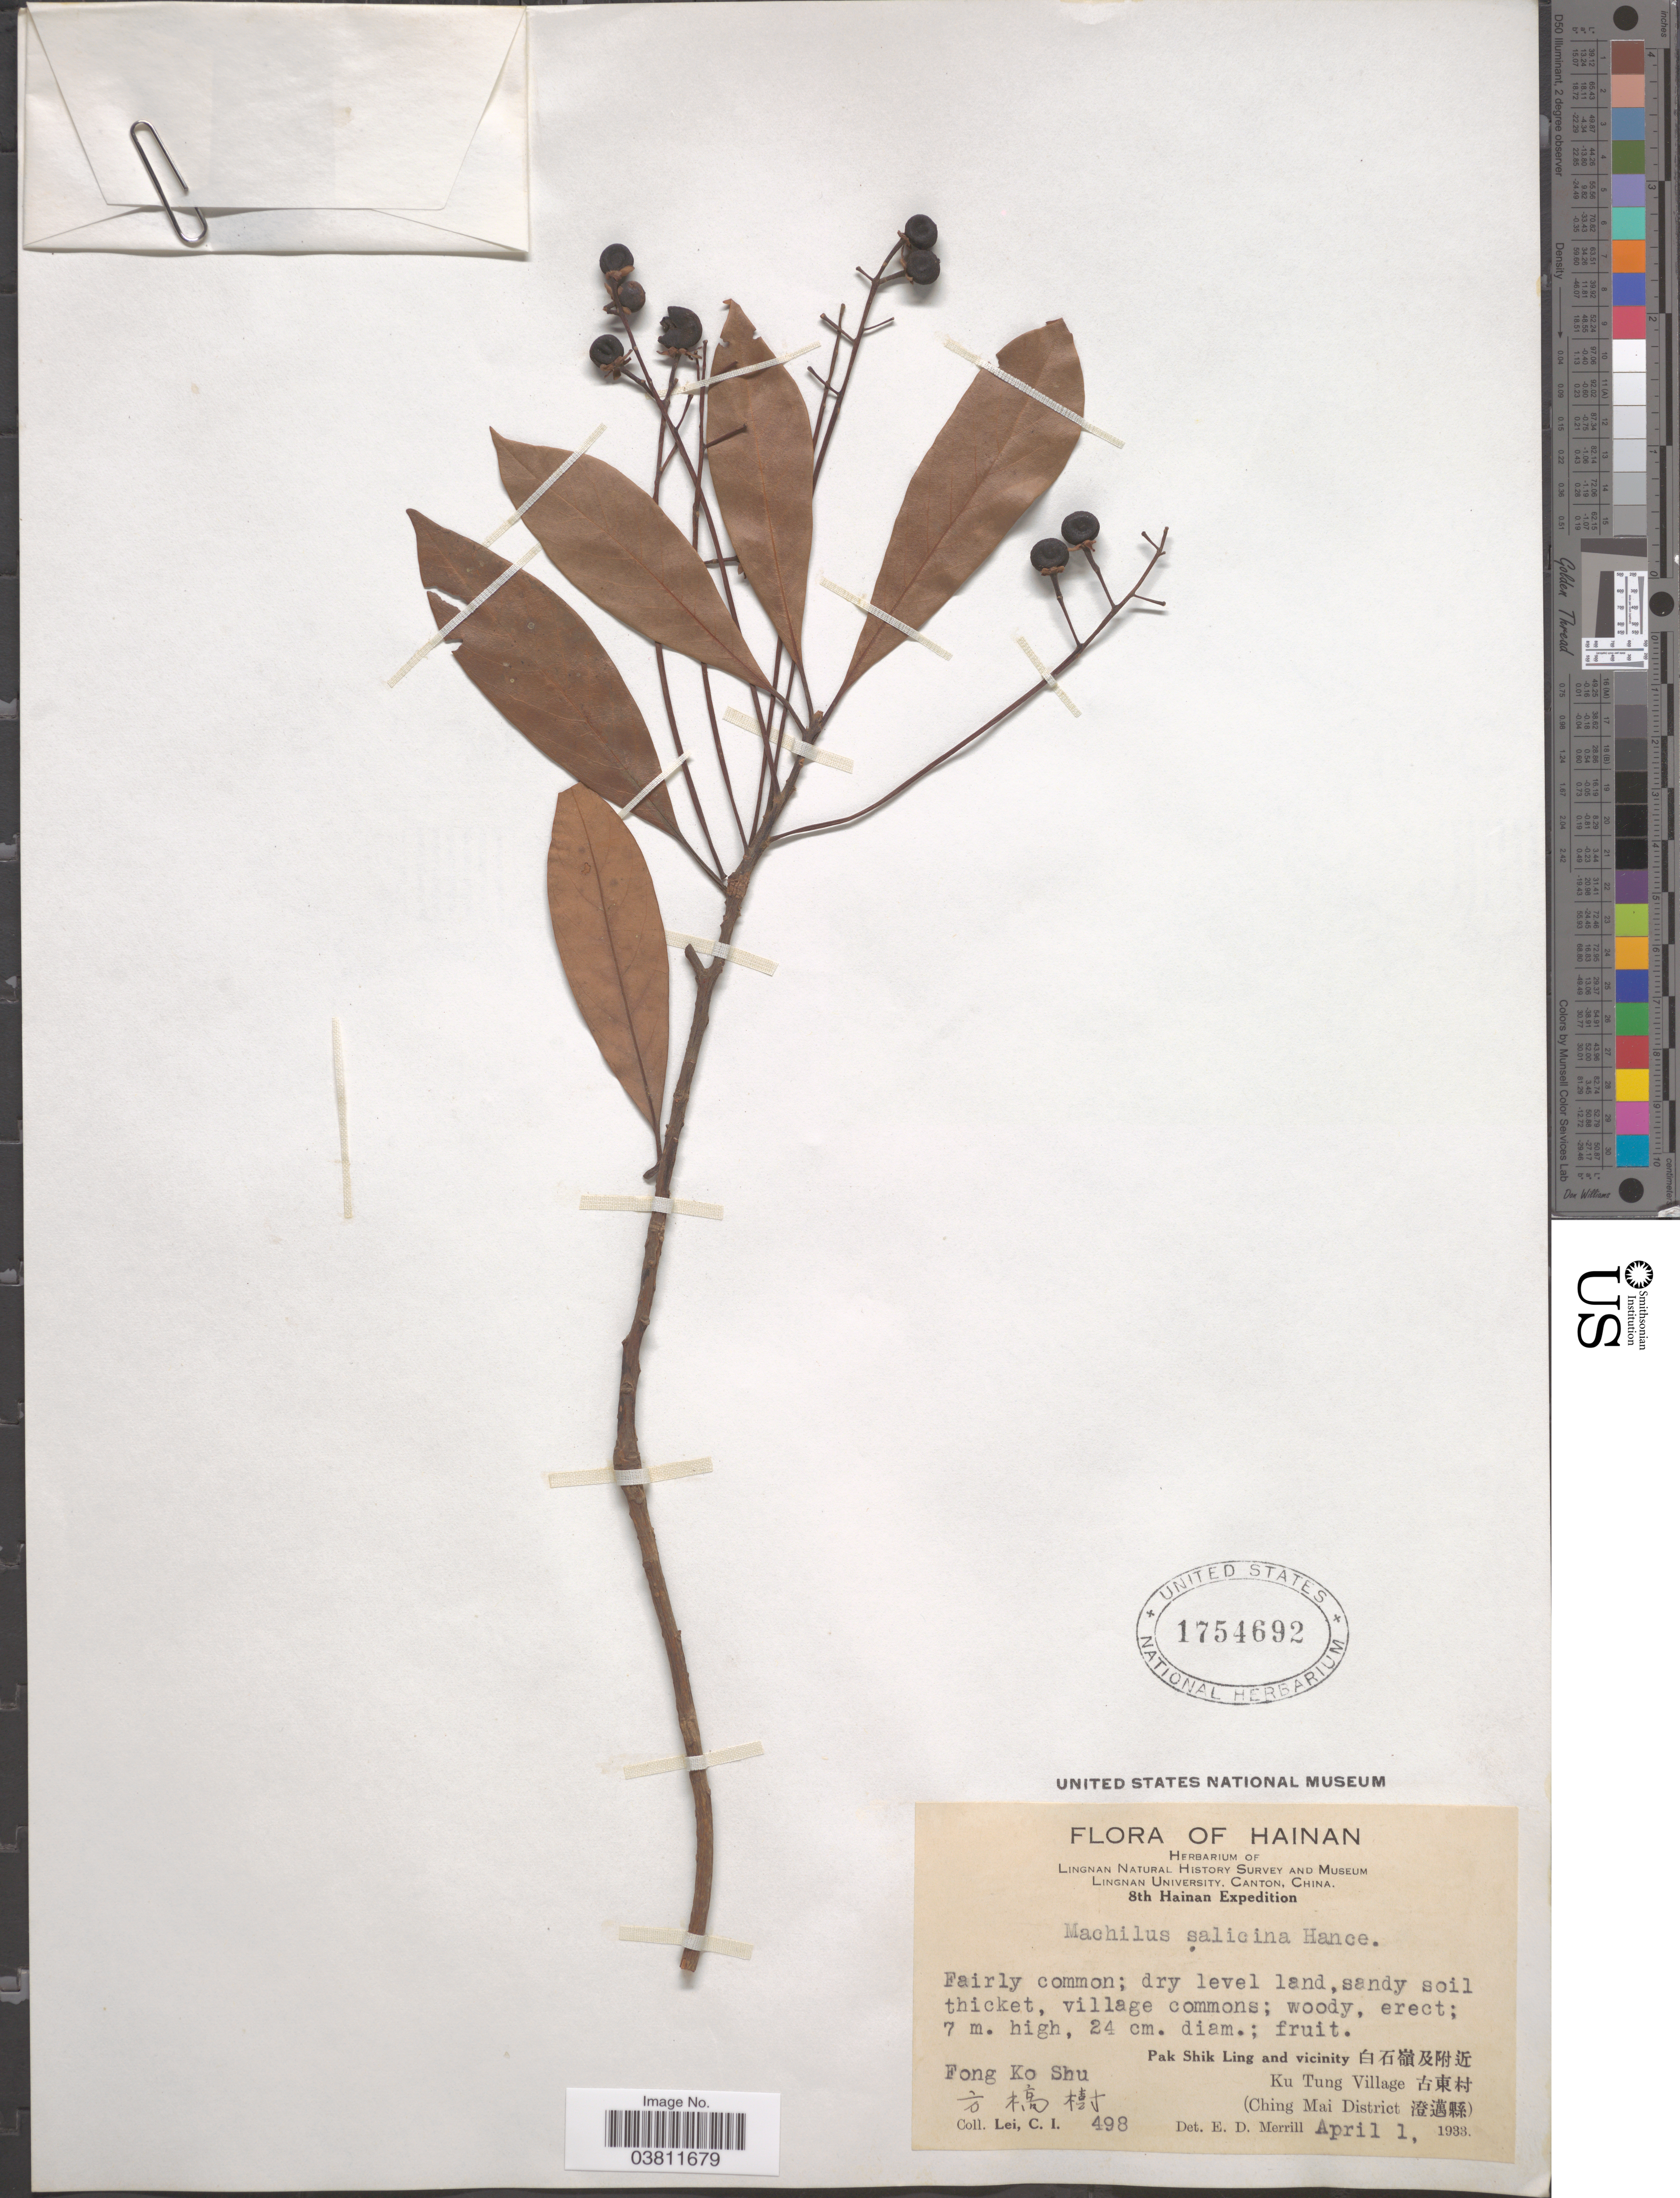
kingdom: Plantae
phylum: Tracheophyta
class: Magnoliopsida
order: Laurales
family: Lauraceae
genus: Machilus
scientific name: Machilus salicina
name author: Hance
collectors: C. I. Lei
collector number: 498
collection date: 1933-04-01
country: China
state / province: Hainan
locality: Fong Ko Shu, X. Pak Shik Ling and vicinity X. Ku Tung Village X. (Ching Mai District X).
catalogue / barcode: US 1754692